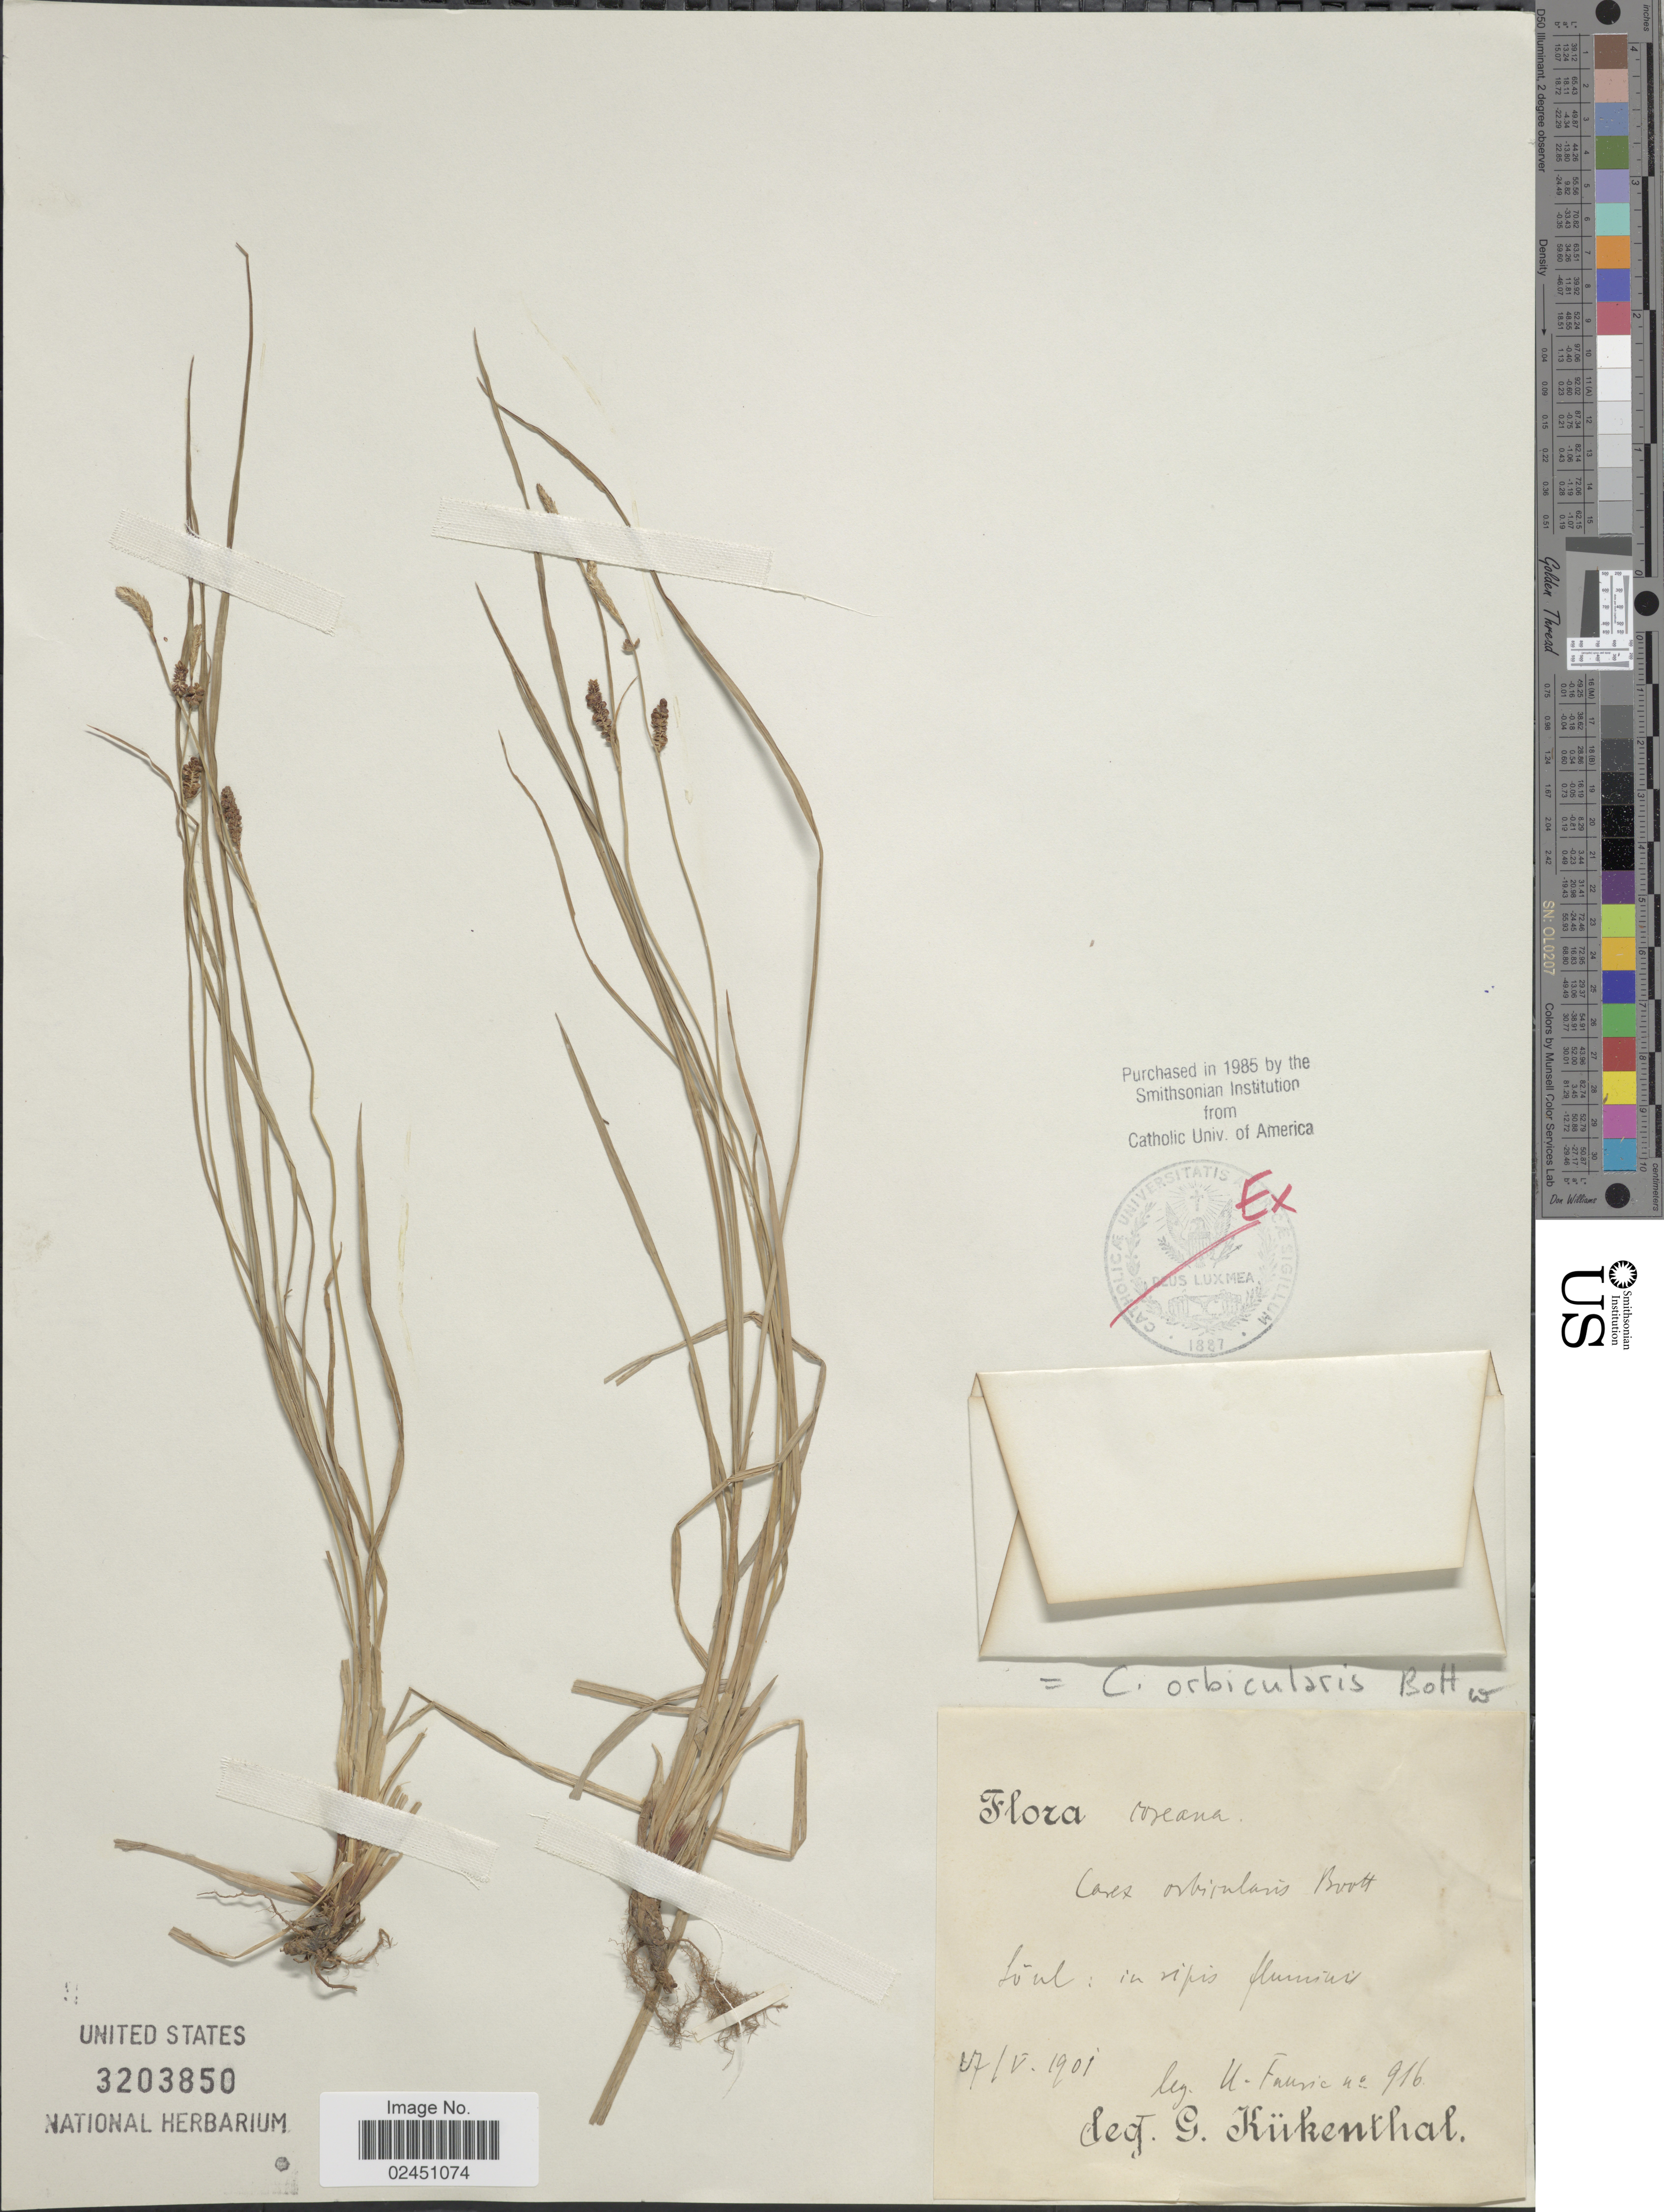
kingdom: Plantae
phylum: Tracheophyta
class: Liliopsida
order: Poales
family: Cyperaceae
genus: Carex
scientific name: Carex orbicularis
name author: Boott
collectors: U. Faurie & G. Kükenthal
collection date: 1901-05-27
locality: Moseana, Soul: in ripis flumiuri [interpreted]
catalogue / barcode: US 3203850